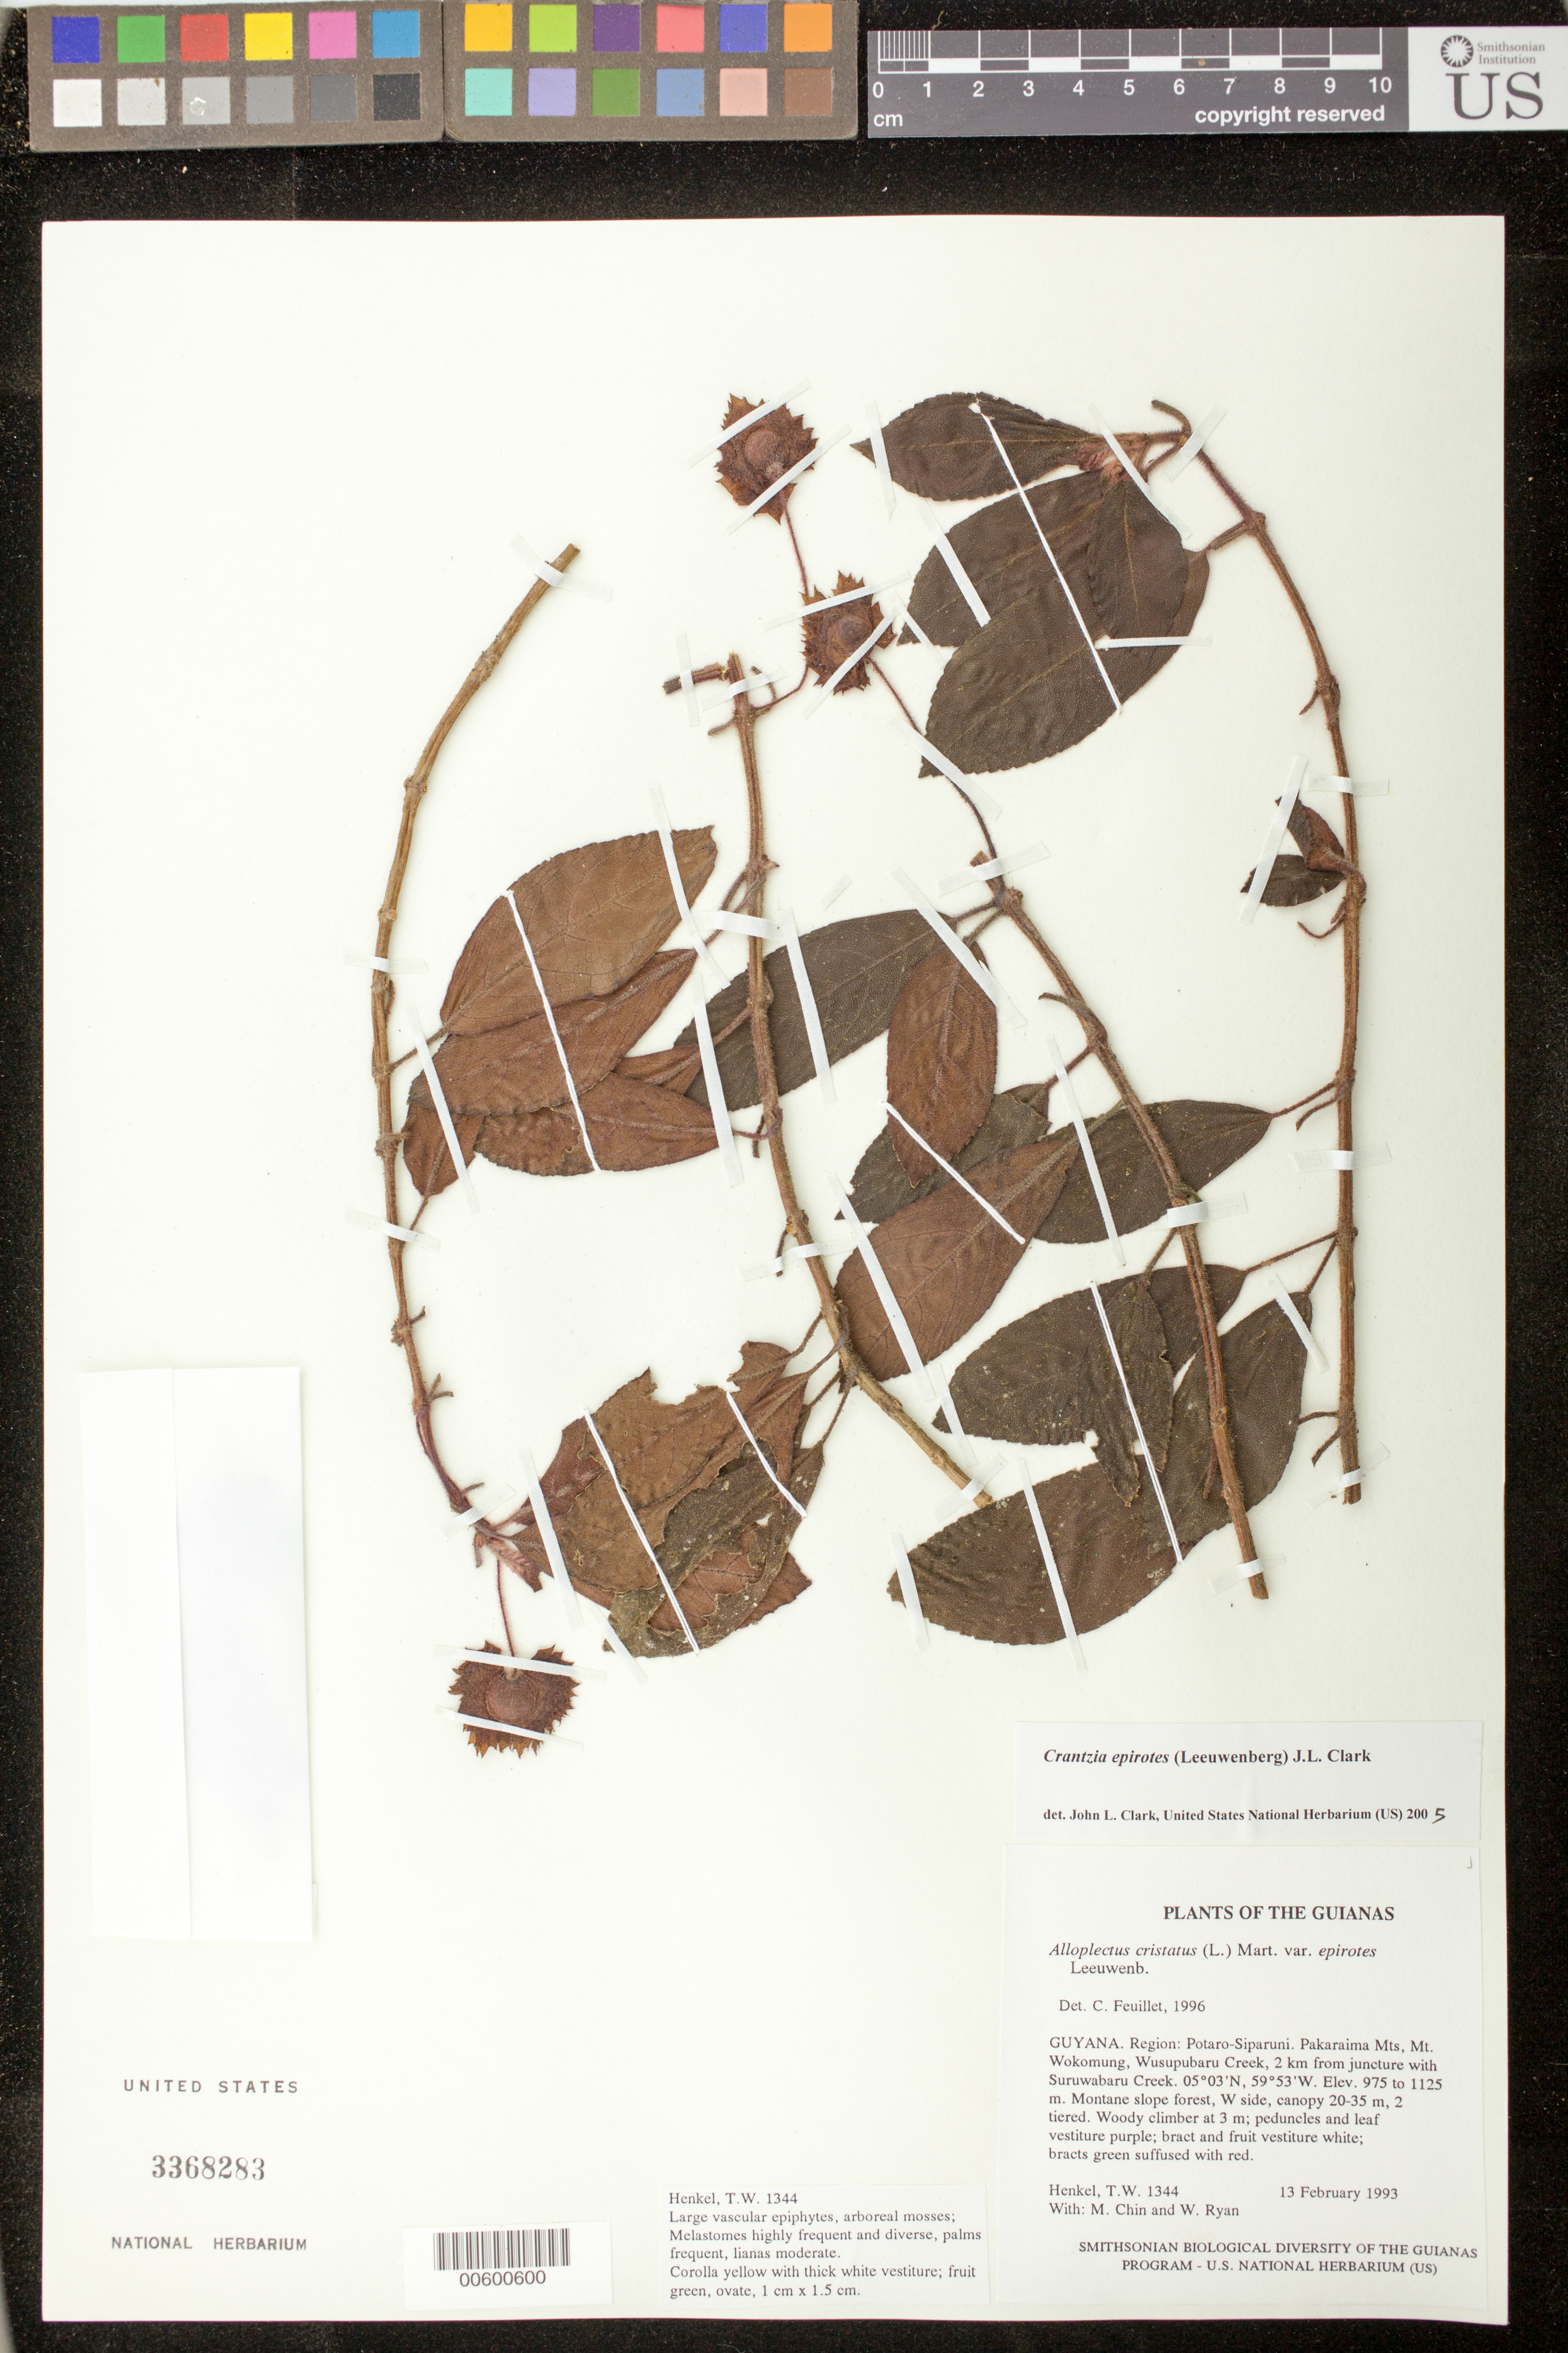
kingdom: Plantae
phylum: Tracheophyta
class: Magnoliopsida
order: Lamiales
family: Gesneriaceae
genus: Crantzia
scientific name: Crantzia epirotes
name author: (Leeuwenb.) J.L. Clark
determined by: Clark, J. L., (SEL), The Marie Selby Botanical Garden (UNITED STATES)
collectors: T. Henkel, M. Chin & W. Ryan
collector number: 1344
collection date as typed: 13 Feb 1993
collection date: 1993-02-13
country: Guyana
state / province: Potaro-Siparuni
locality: Pakaraima Mts., Mt. Wokomung, Wusupubaru Creek, 2 km from juncture with Suruwabaru Creek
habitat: Montane slope forest, W side, canopy 20-35 m, 2-tiered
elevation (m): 975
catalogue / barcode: US 3368283